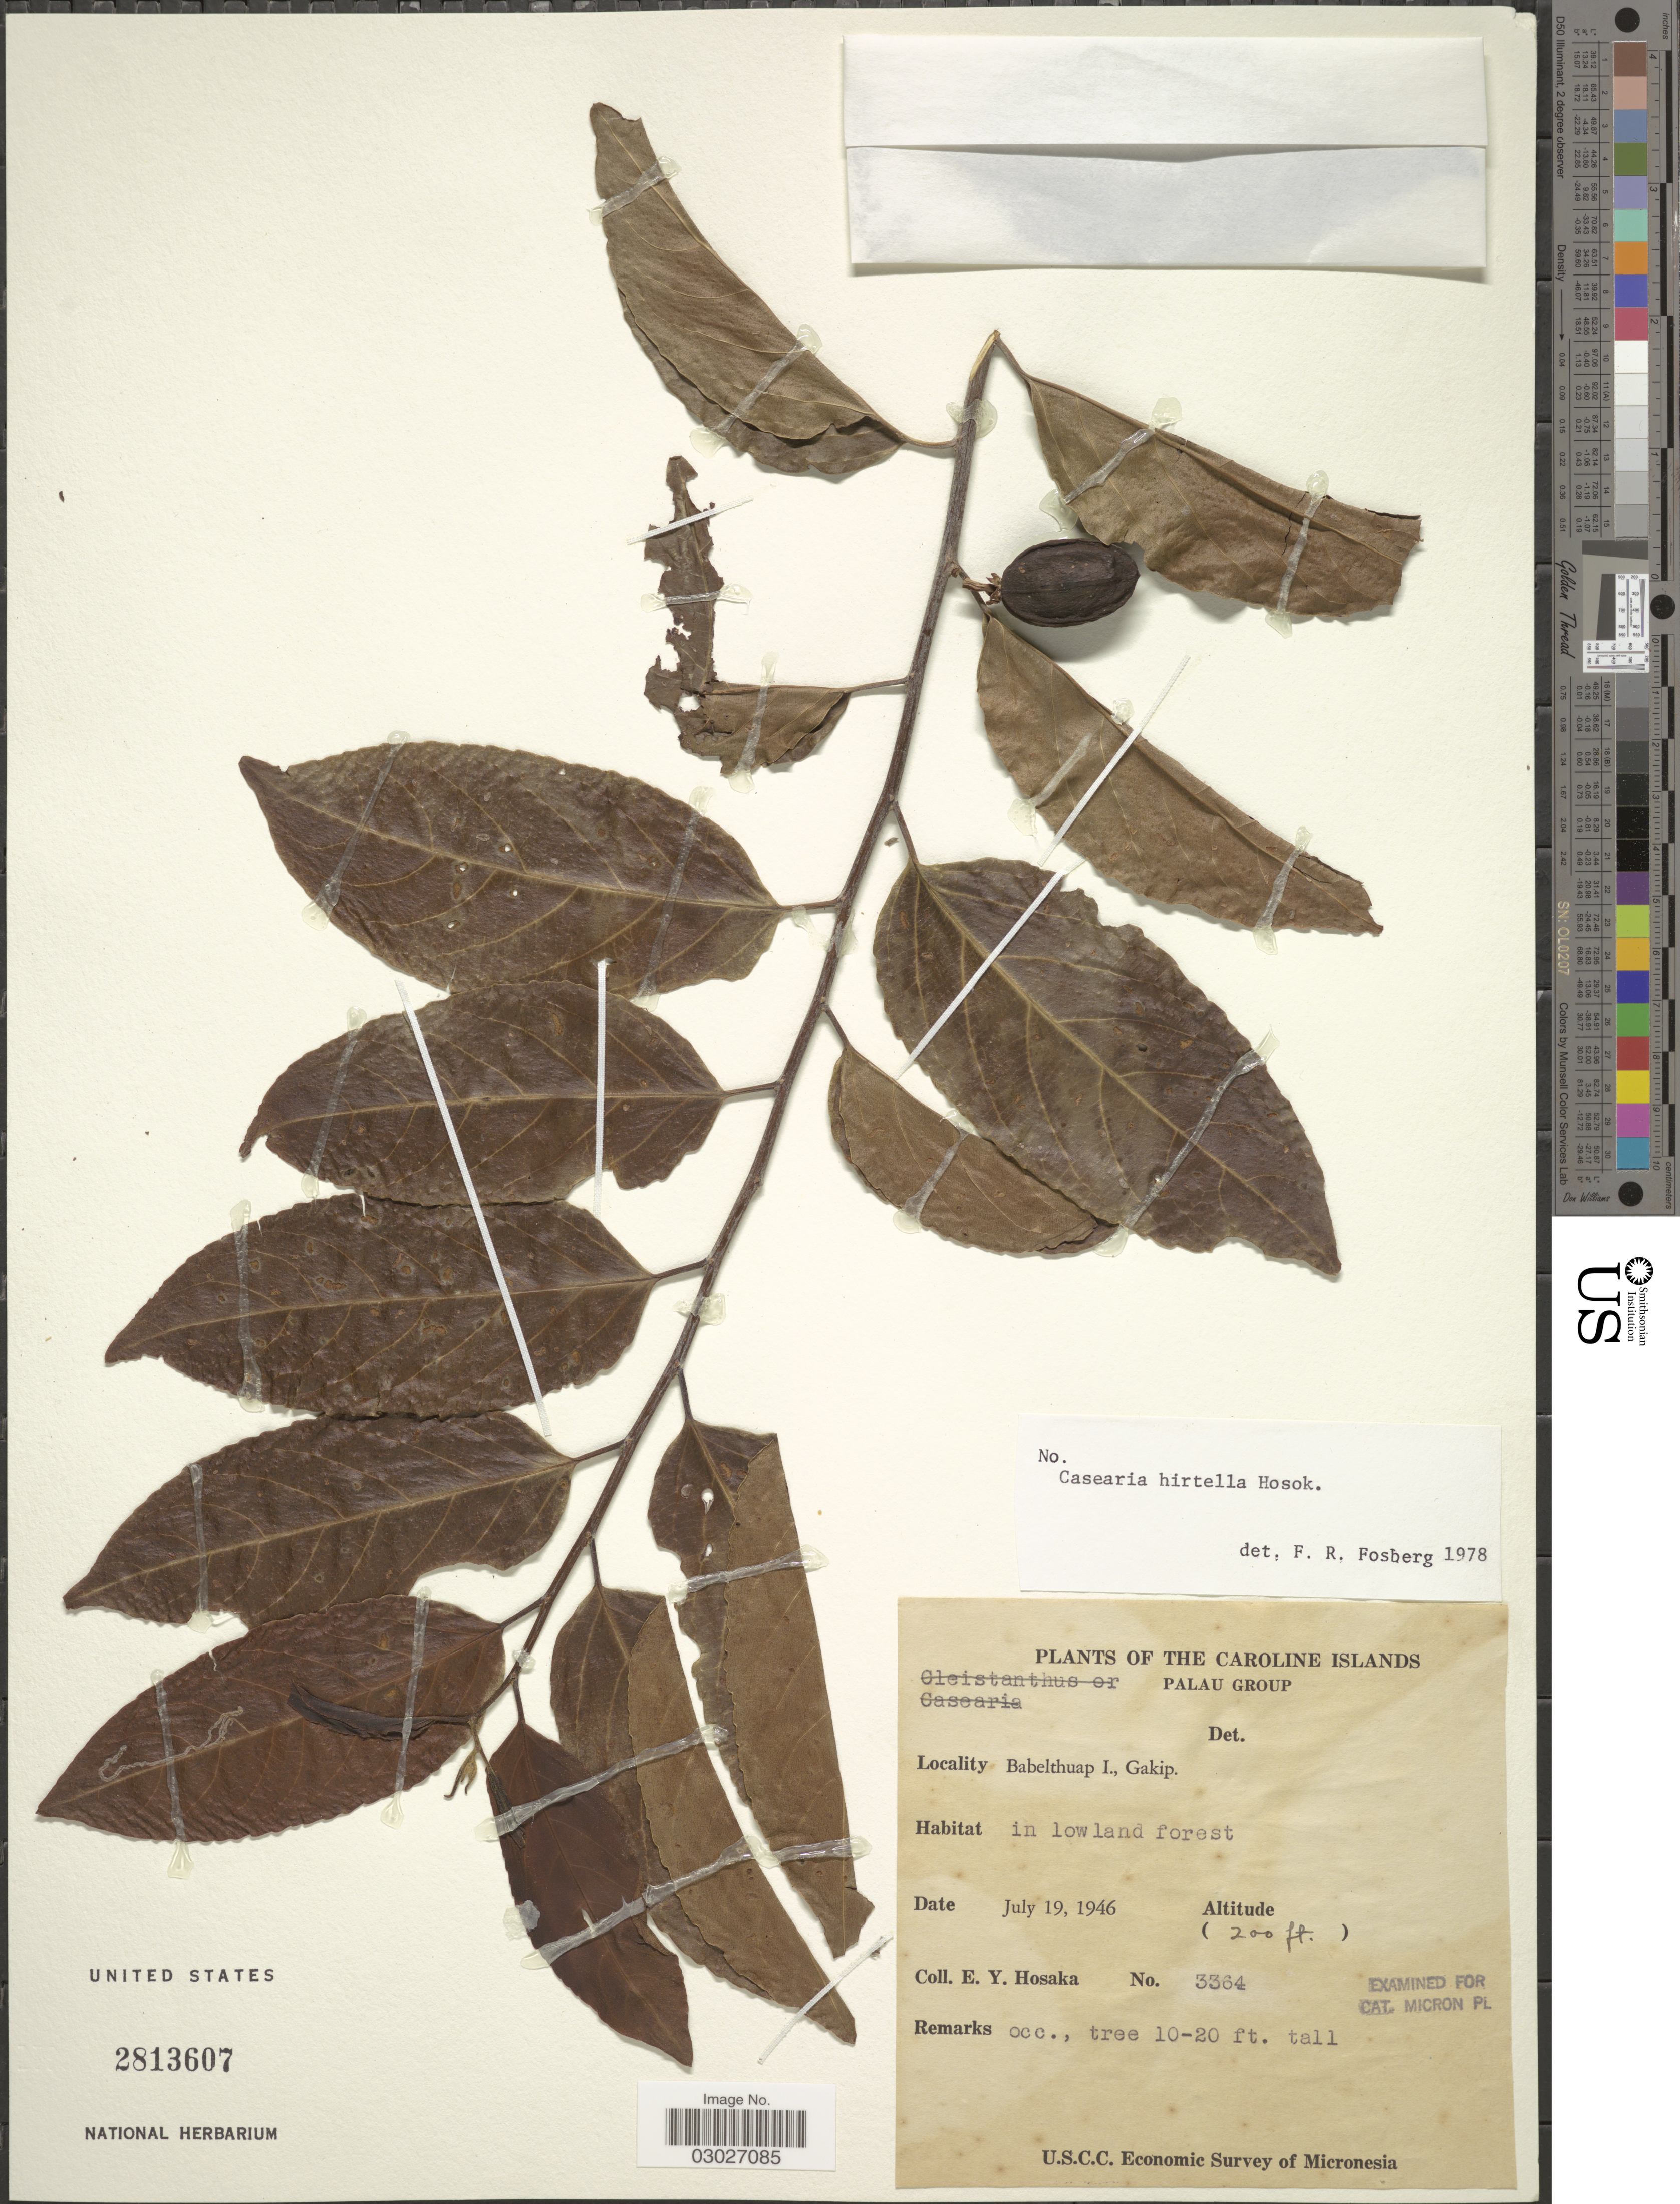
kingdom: Plantae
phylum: Tracheophyta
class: Magnoliopsida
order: Malpighiales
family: Salicaceae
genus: Casearia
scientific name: Casearia hirtella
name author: Hosok.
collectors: E. Y. Hosaka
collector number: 3364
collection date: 1946-07-19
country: Palau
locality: Caroline Islands. Palau Group. Babelthuap I., Gakip.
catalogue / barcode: US 2813607